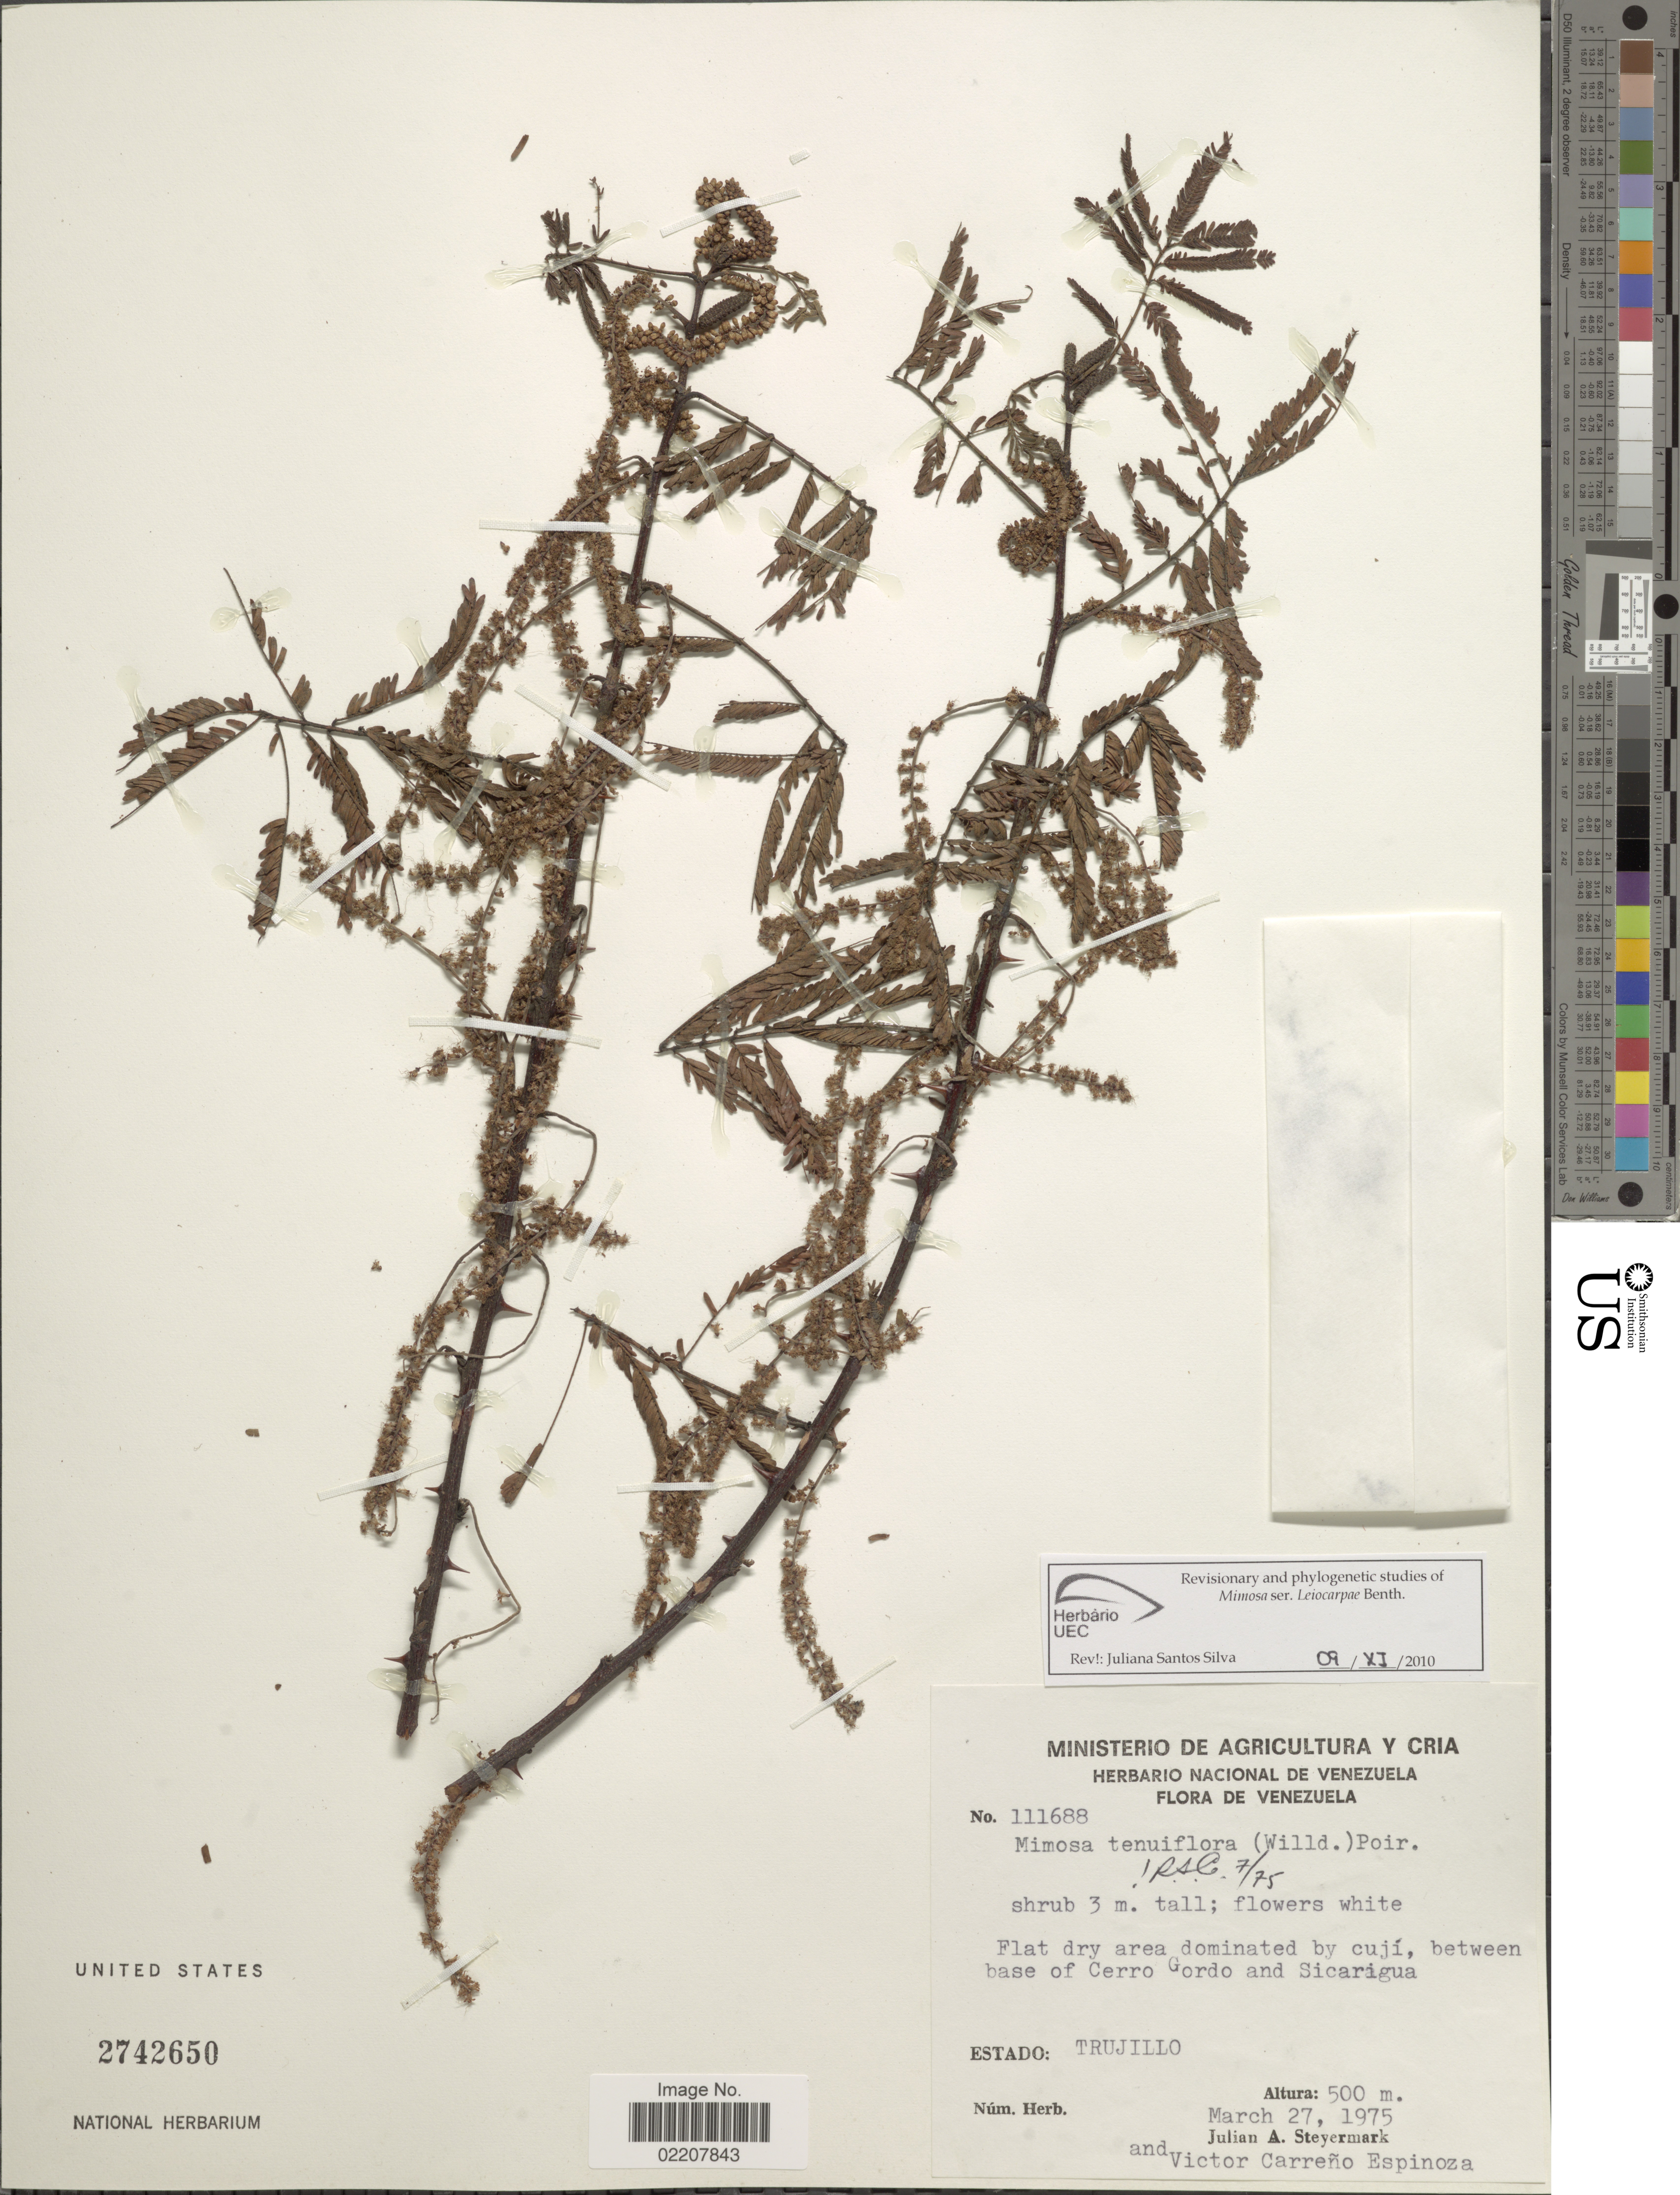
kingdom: Plantae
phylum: Tracheophyta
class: Magnoliopsida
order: Fabales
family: Fabaceae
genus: Mimosa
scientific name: Mimosa tenuiflora Benth., nom. illeg. hom.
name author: Benth.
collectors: J. Steyermark & V. Carreño E.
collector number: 111688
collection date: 1975-03-27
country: Venezuela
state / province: Trujillo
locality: Between base of Cerro Gordo and Sicaragua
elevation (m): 500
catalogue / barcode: US 2742650